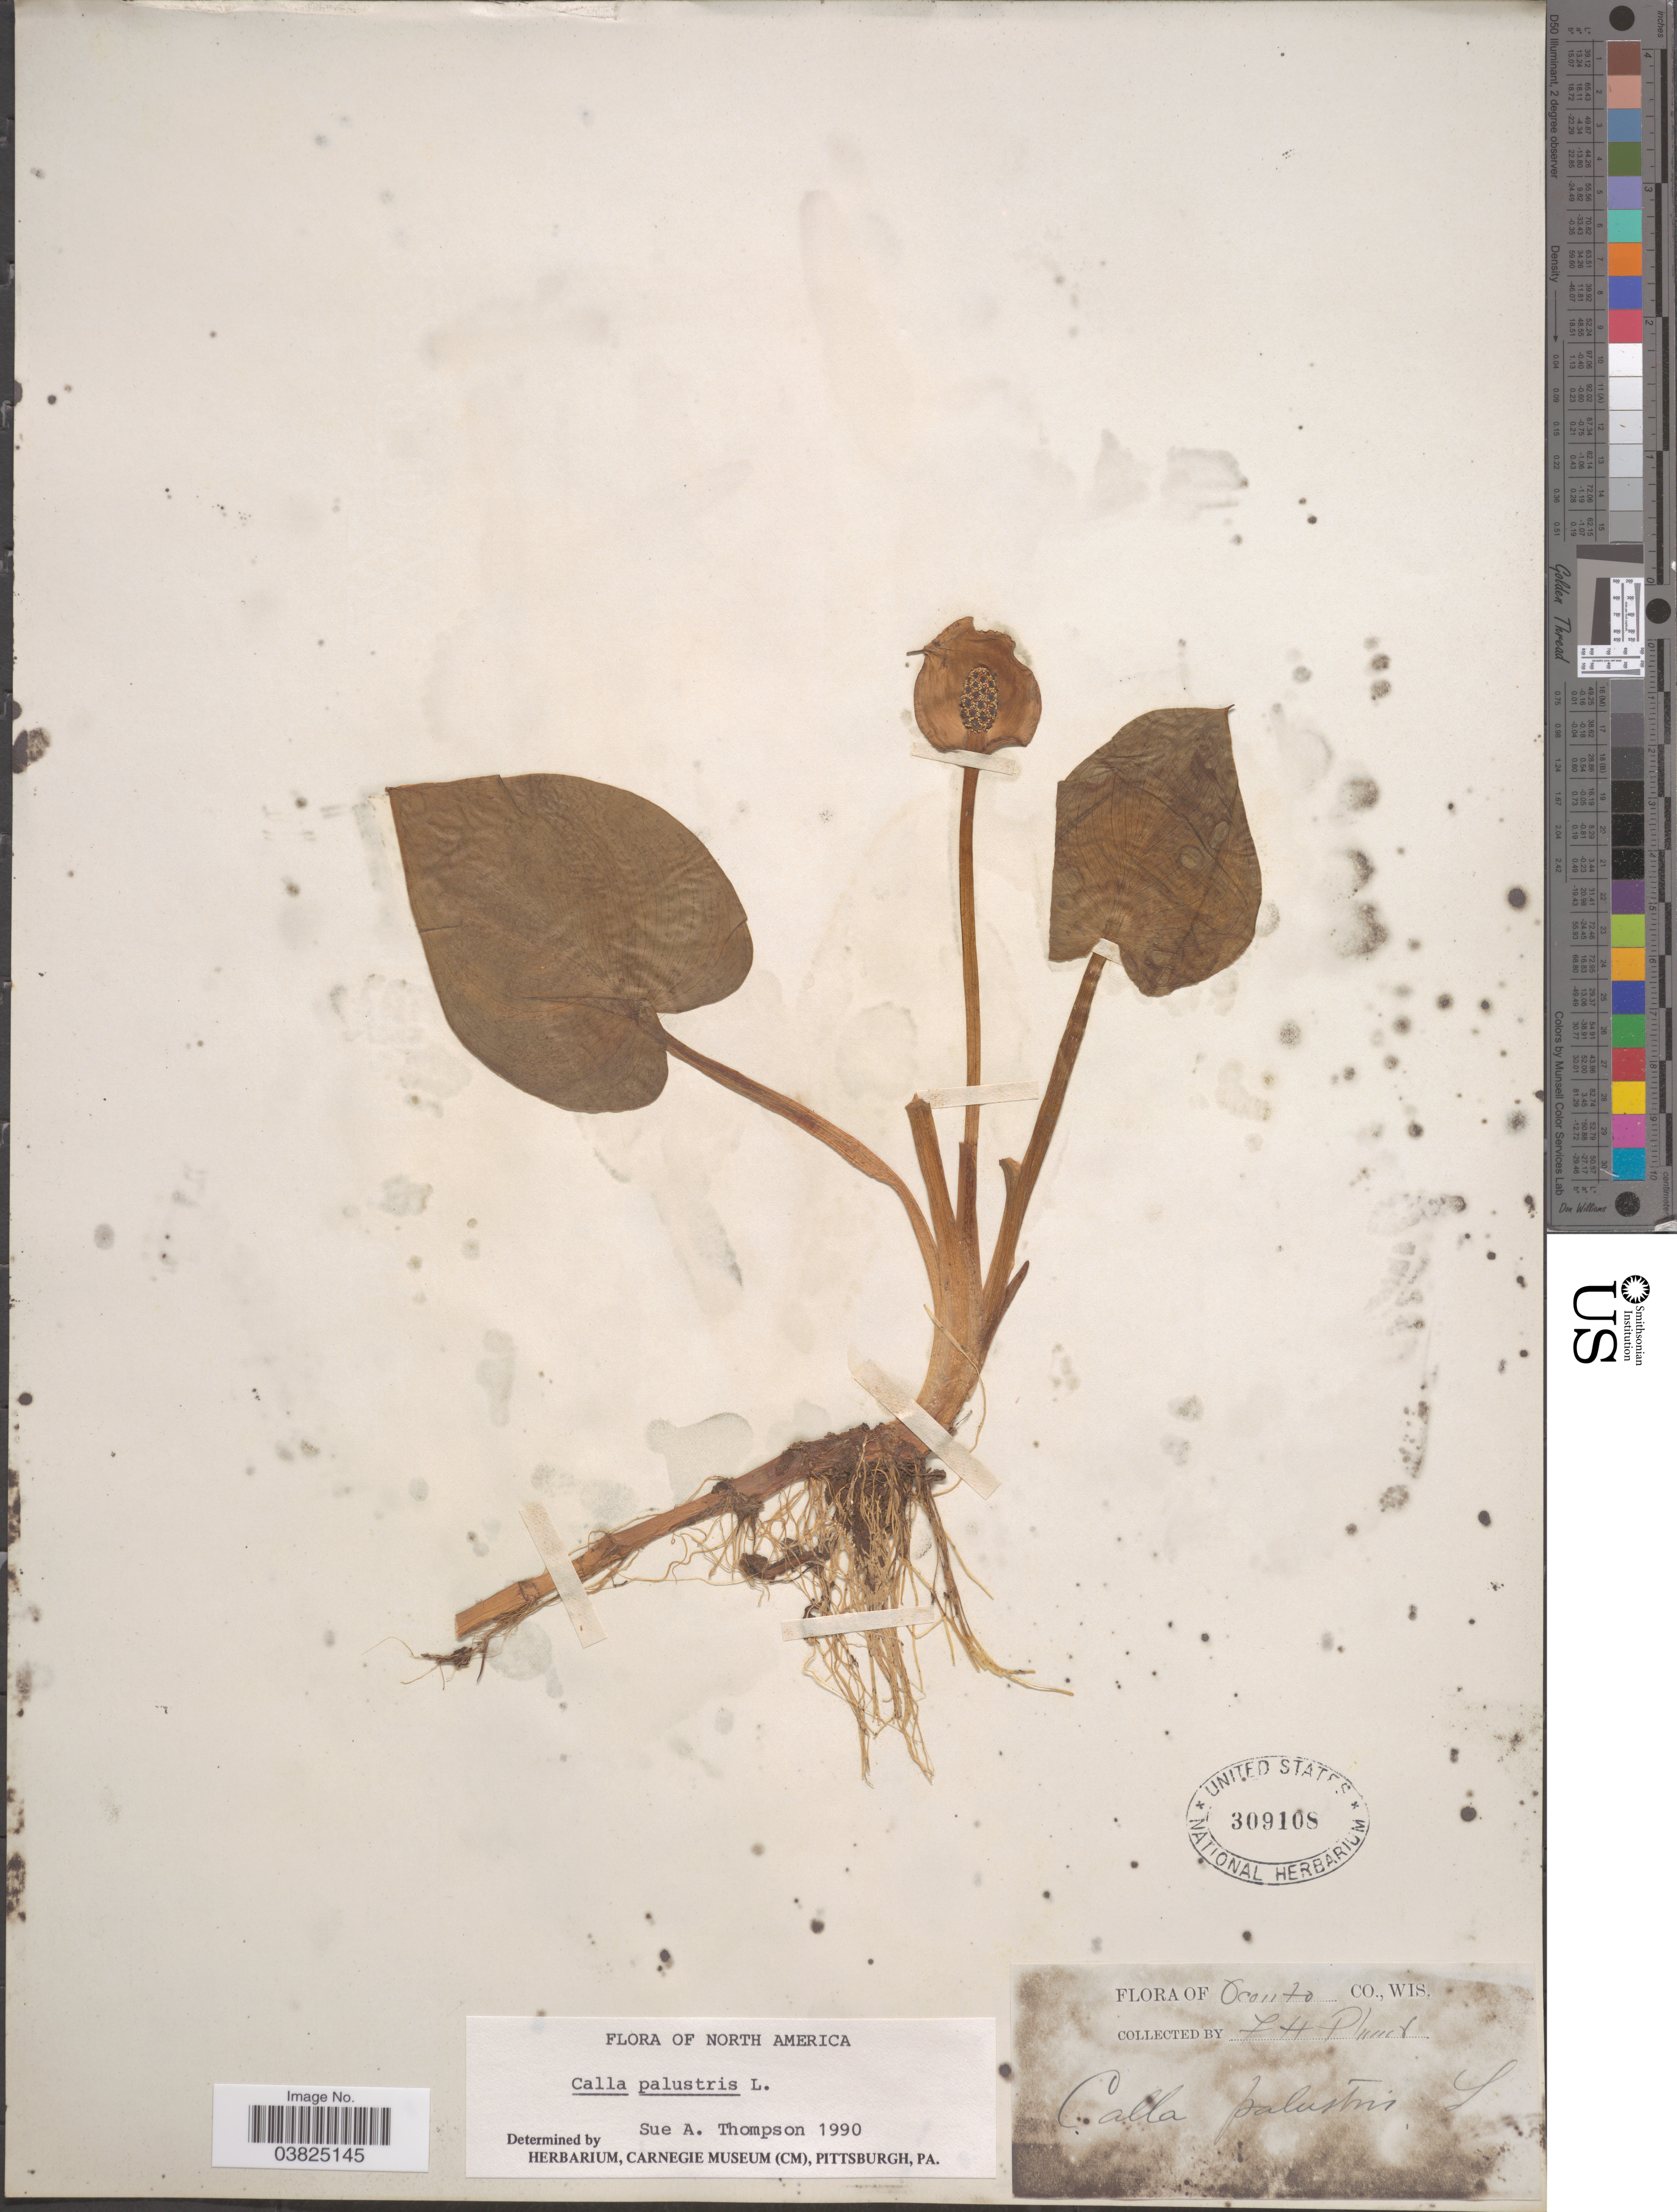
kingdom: Plantae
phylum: Tracheophyta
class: Liliopsida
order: Alismatales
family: Araceae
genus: Calla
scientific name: Calla palustris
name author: L.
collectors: F. Plumy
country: United States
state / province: Wisconsin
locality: Oconto Co.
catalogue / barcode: US 309108